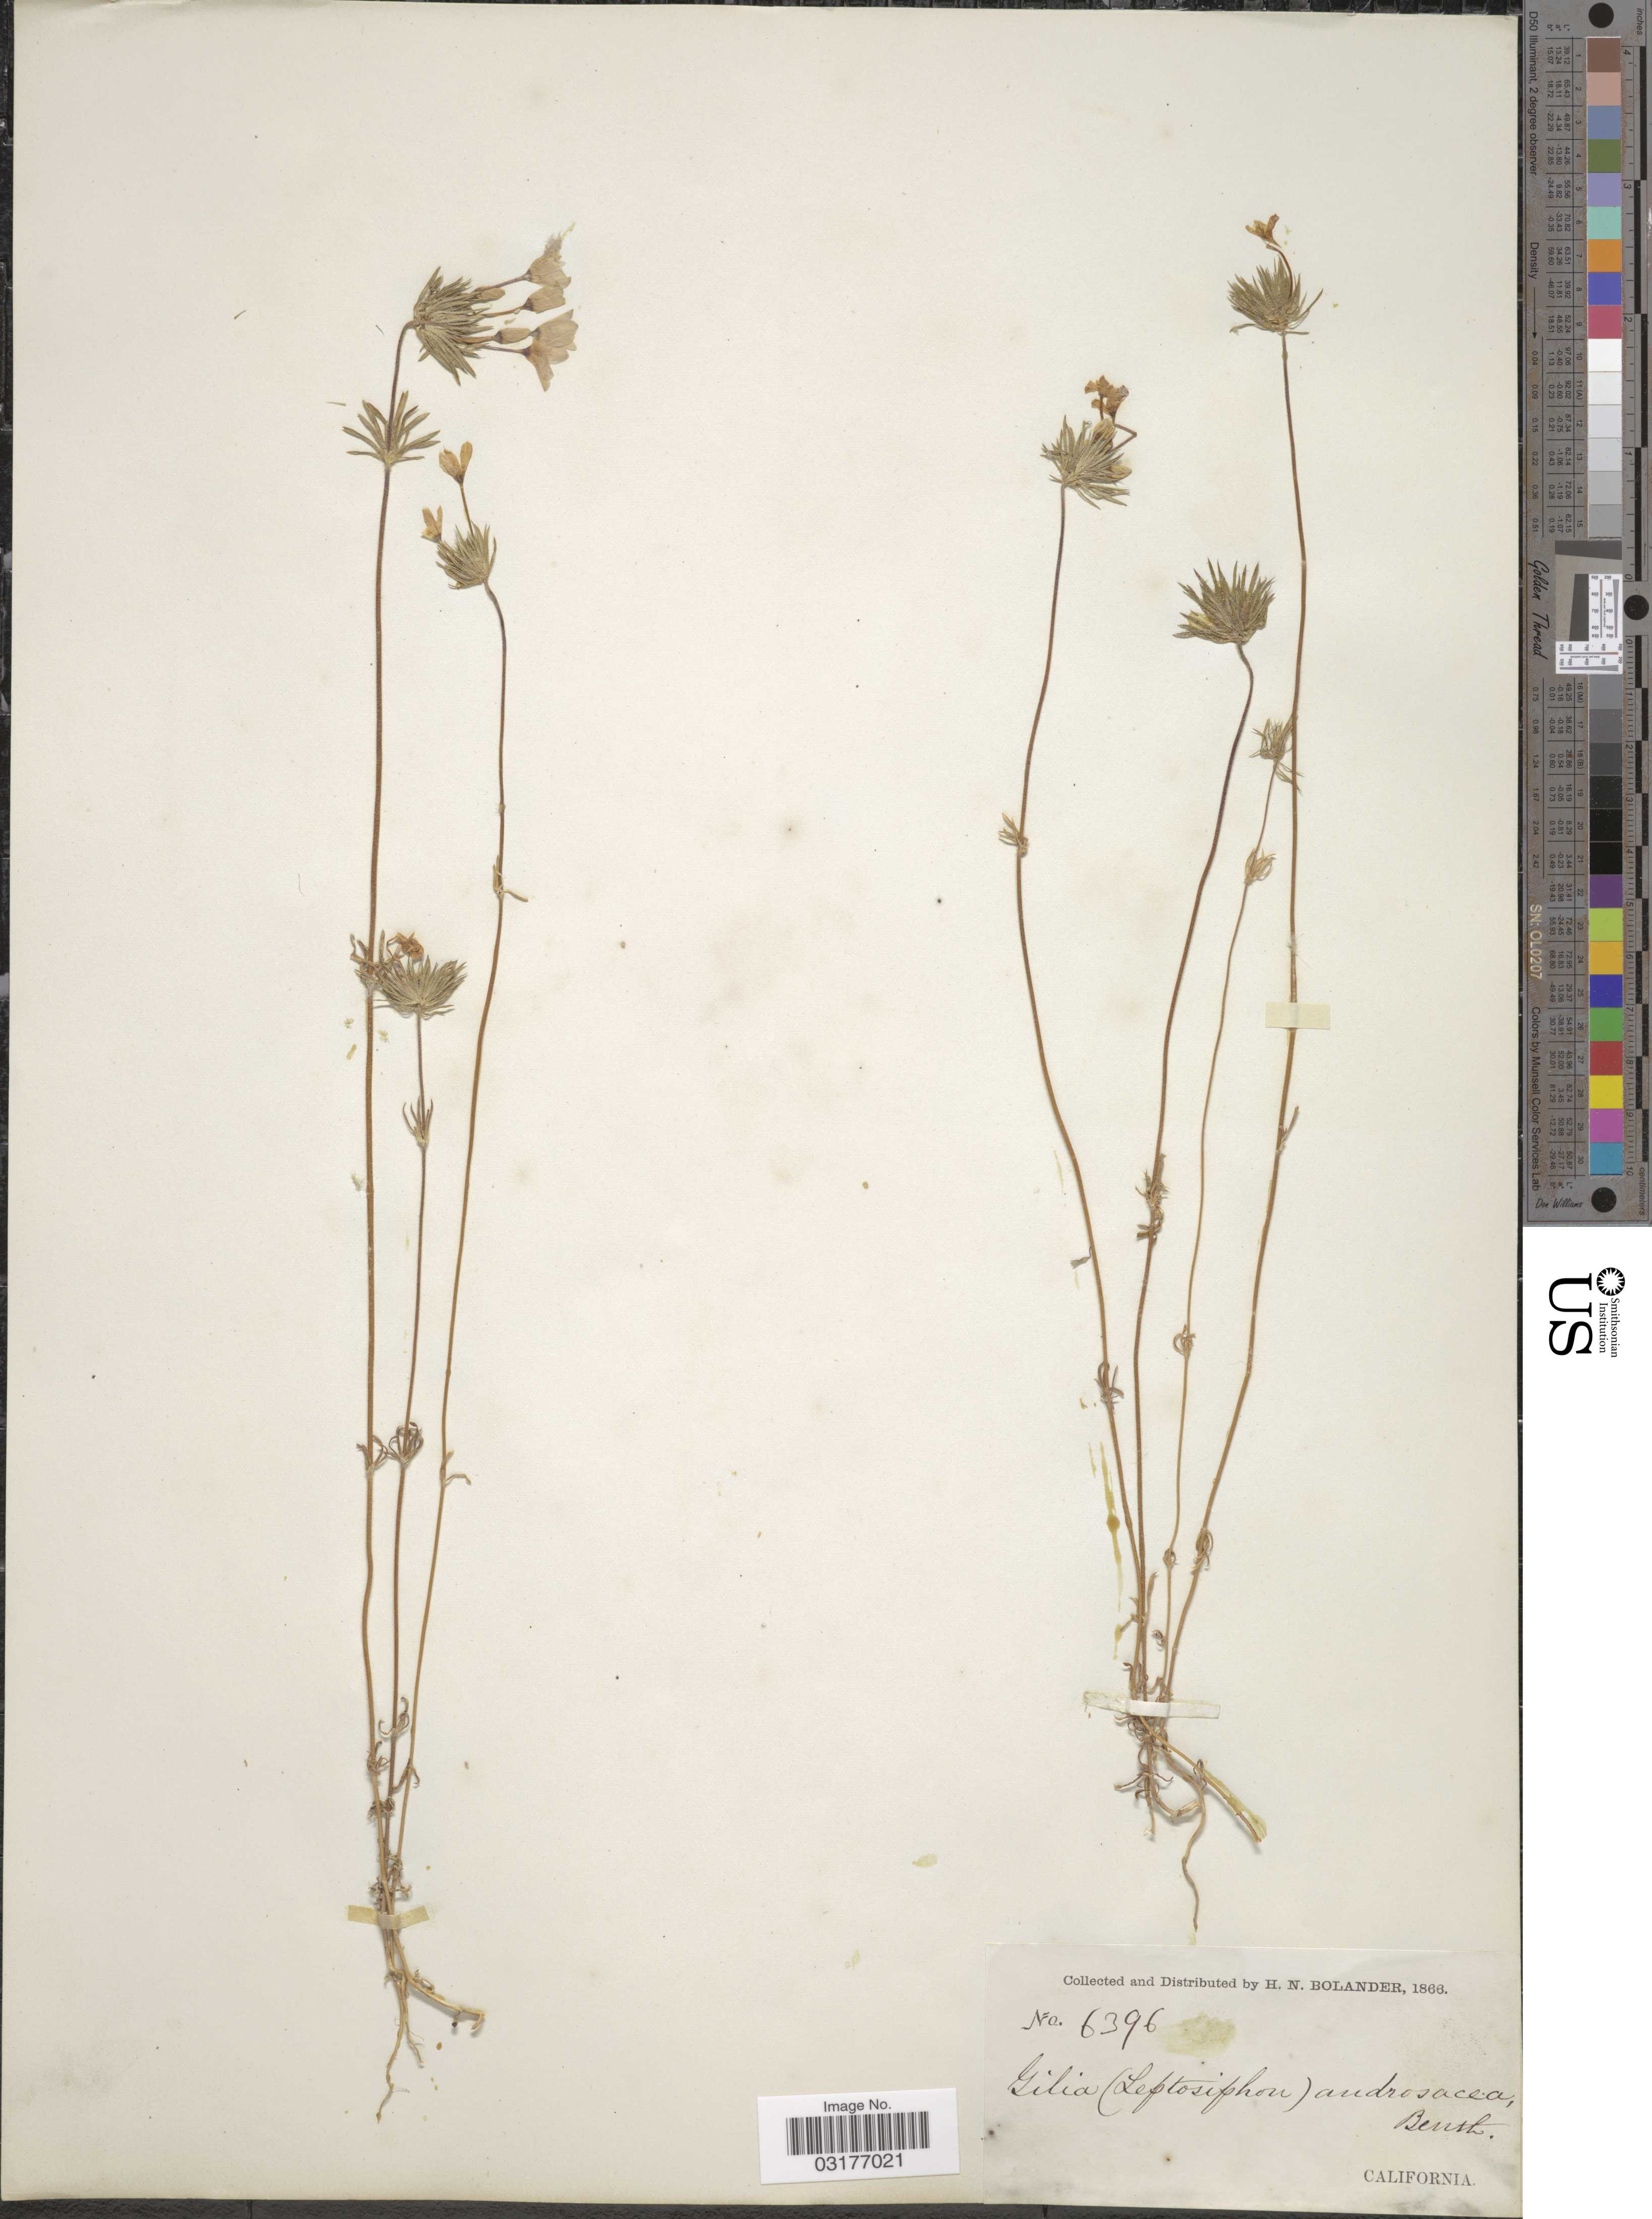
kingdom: Plantae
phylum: Tracheophyta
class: Magnoliopsida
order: Ericales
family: Polemoniaceae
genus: Leptosiphon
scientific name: Leptosiphon androsaceus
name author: Benth.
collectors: H. Bolander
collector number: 6396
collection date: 1866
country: United States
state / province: California